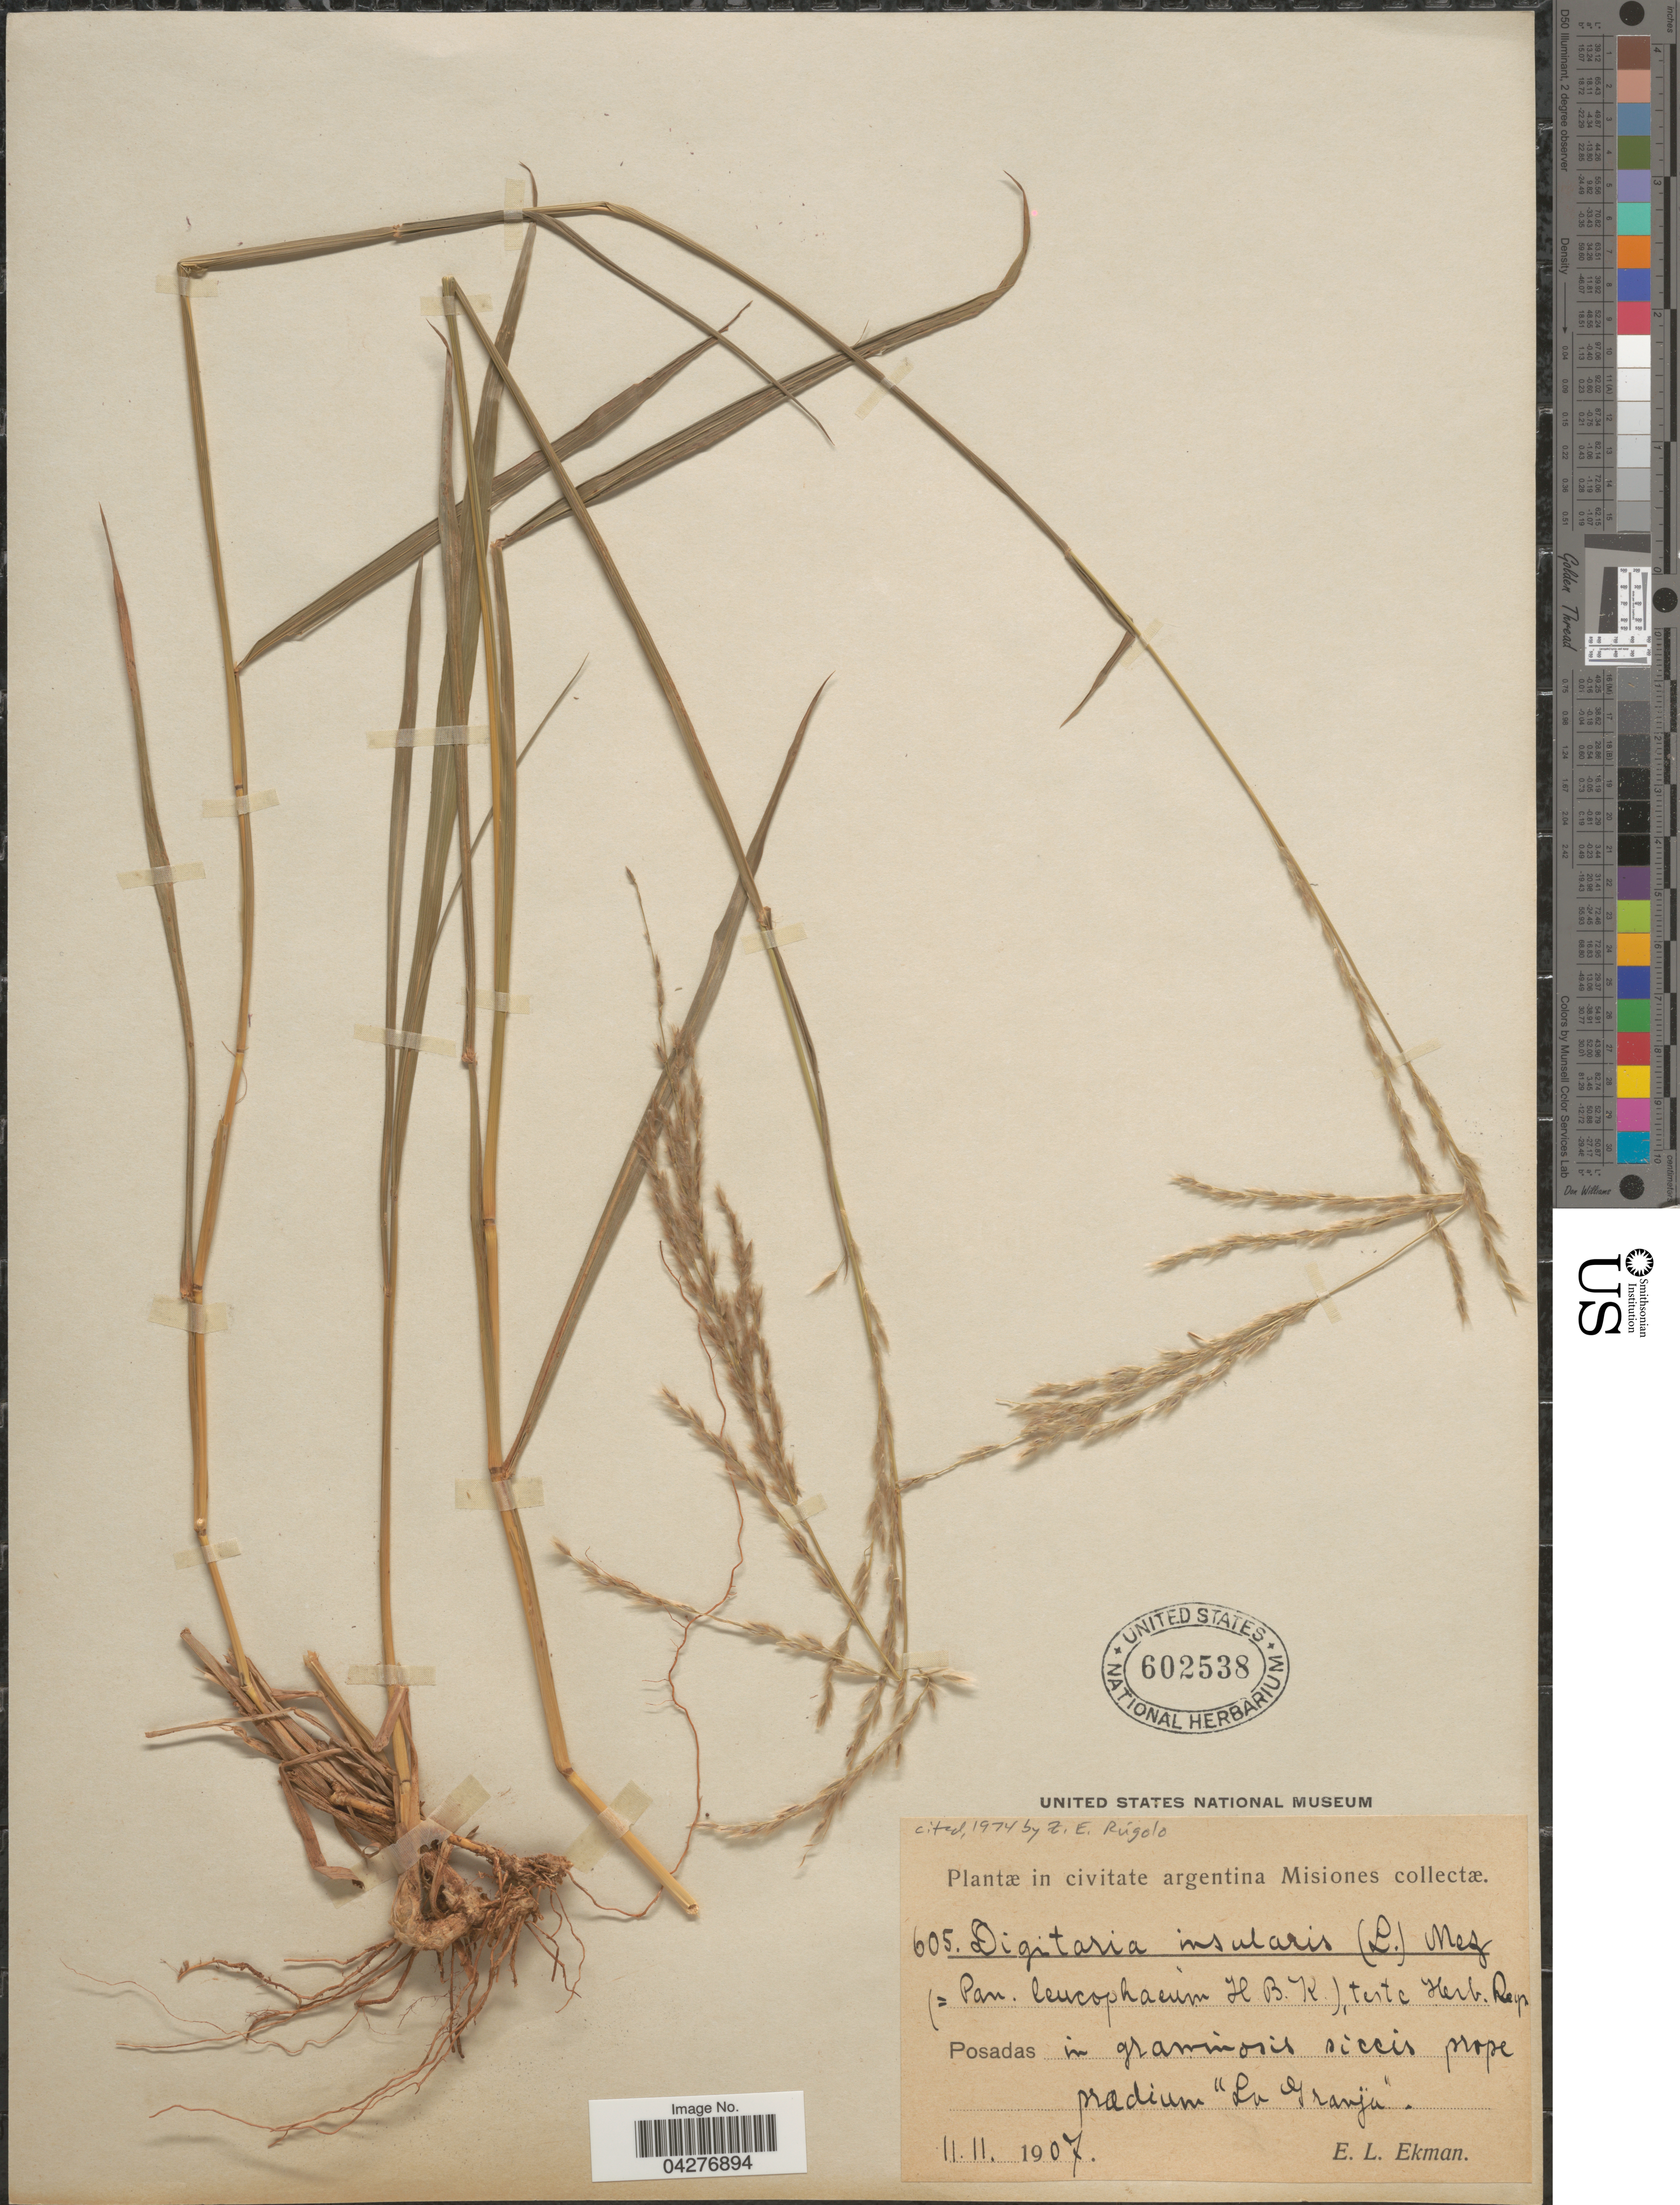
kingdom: Plantae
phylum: Tracheophyta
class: Liliopsida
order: Poales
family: Poaceae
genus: Digitaria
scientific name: Digitaria insularis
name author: (L.) Fedde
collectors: E. L. Ekman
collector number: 605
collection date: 1907-11-11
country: Argentina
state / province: Misiones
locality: Posadas in graminosis siccis prope pradicum "La Granja".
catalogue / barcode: US 602538